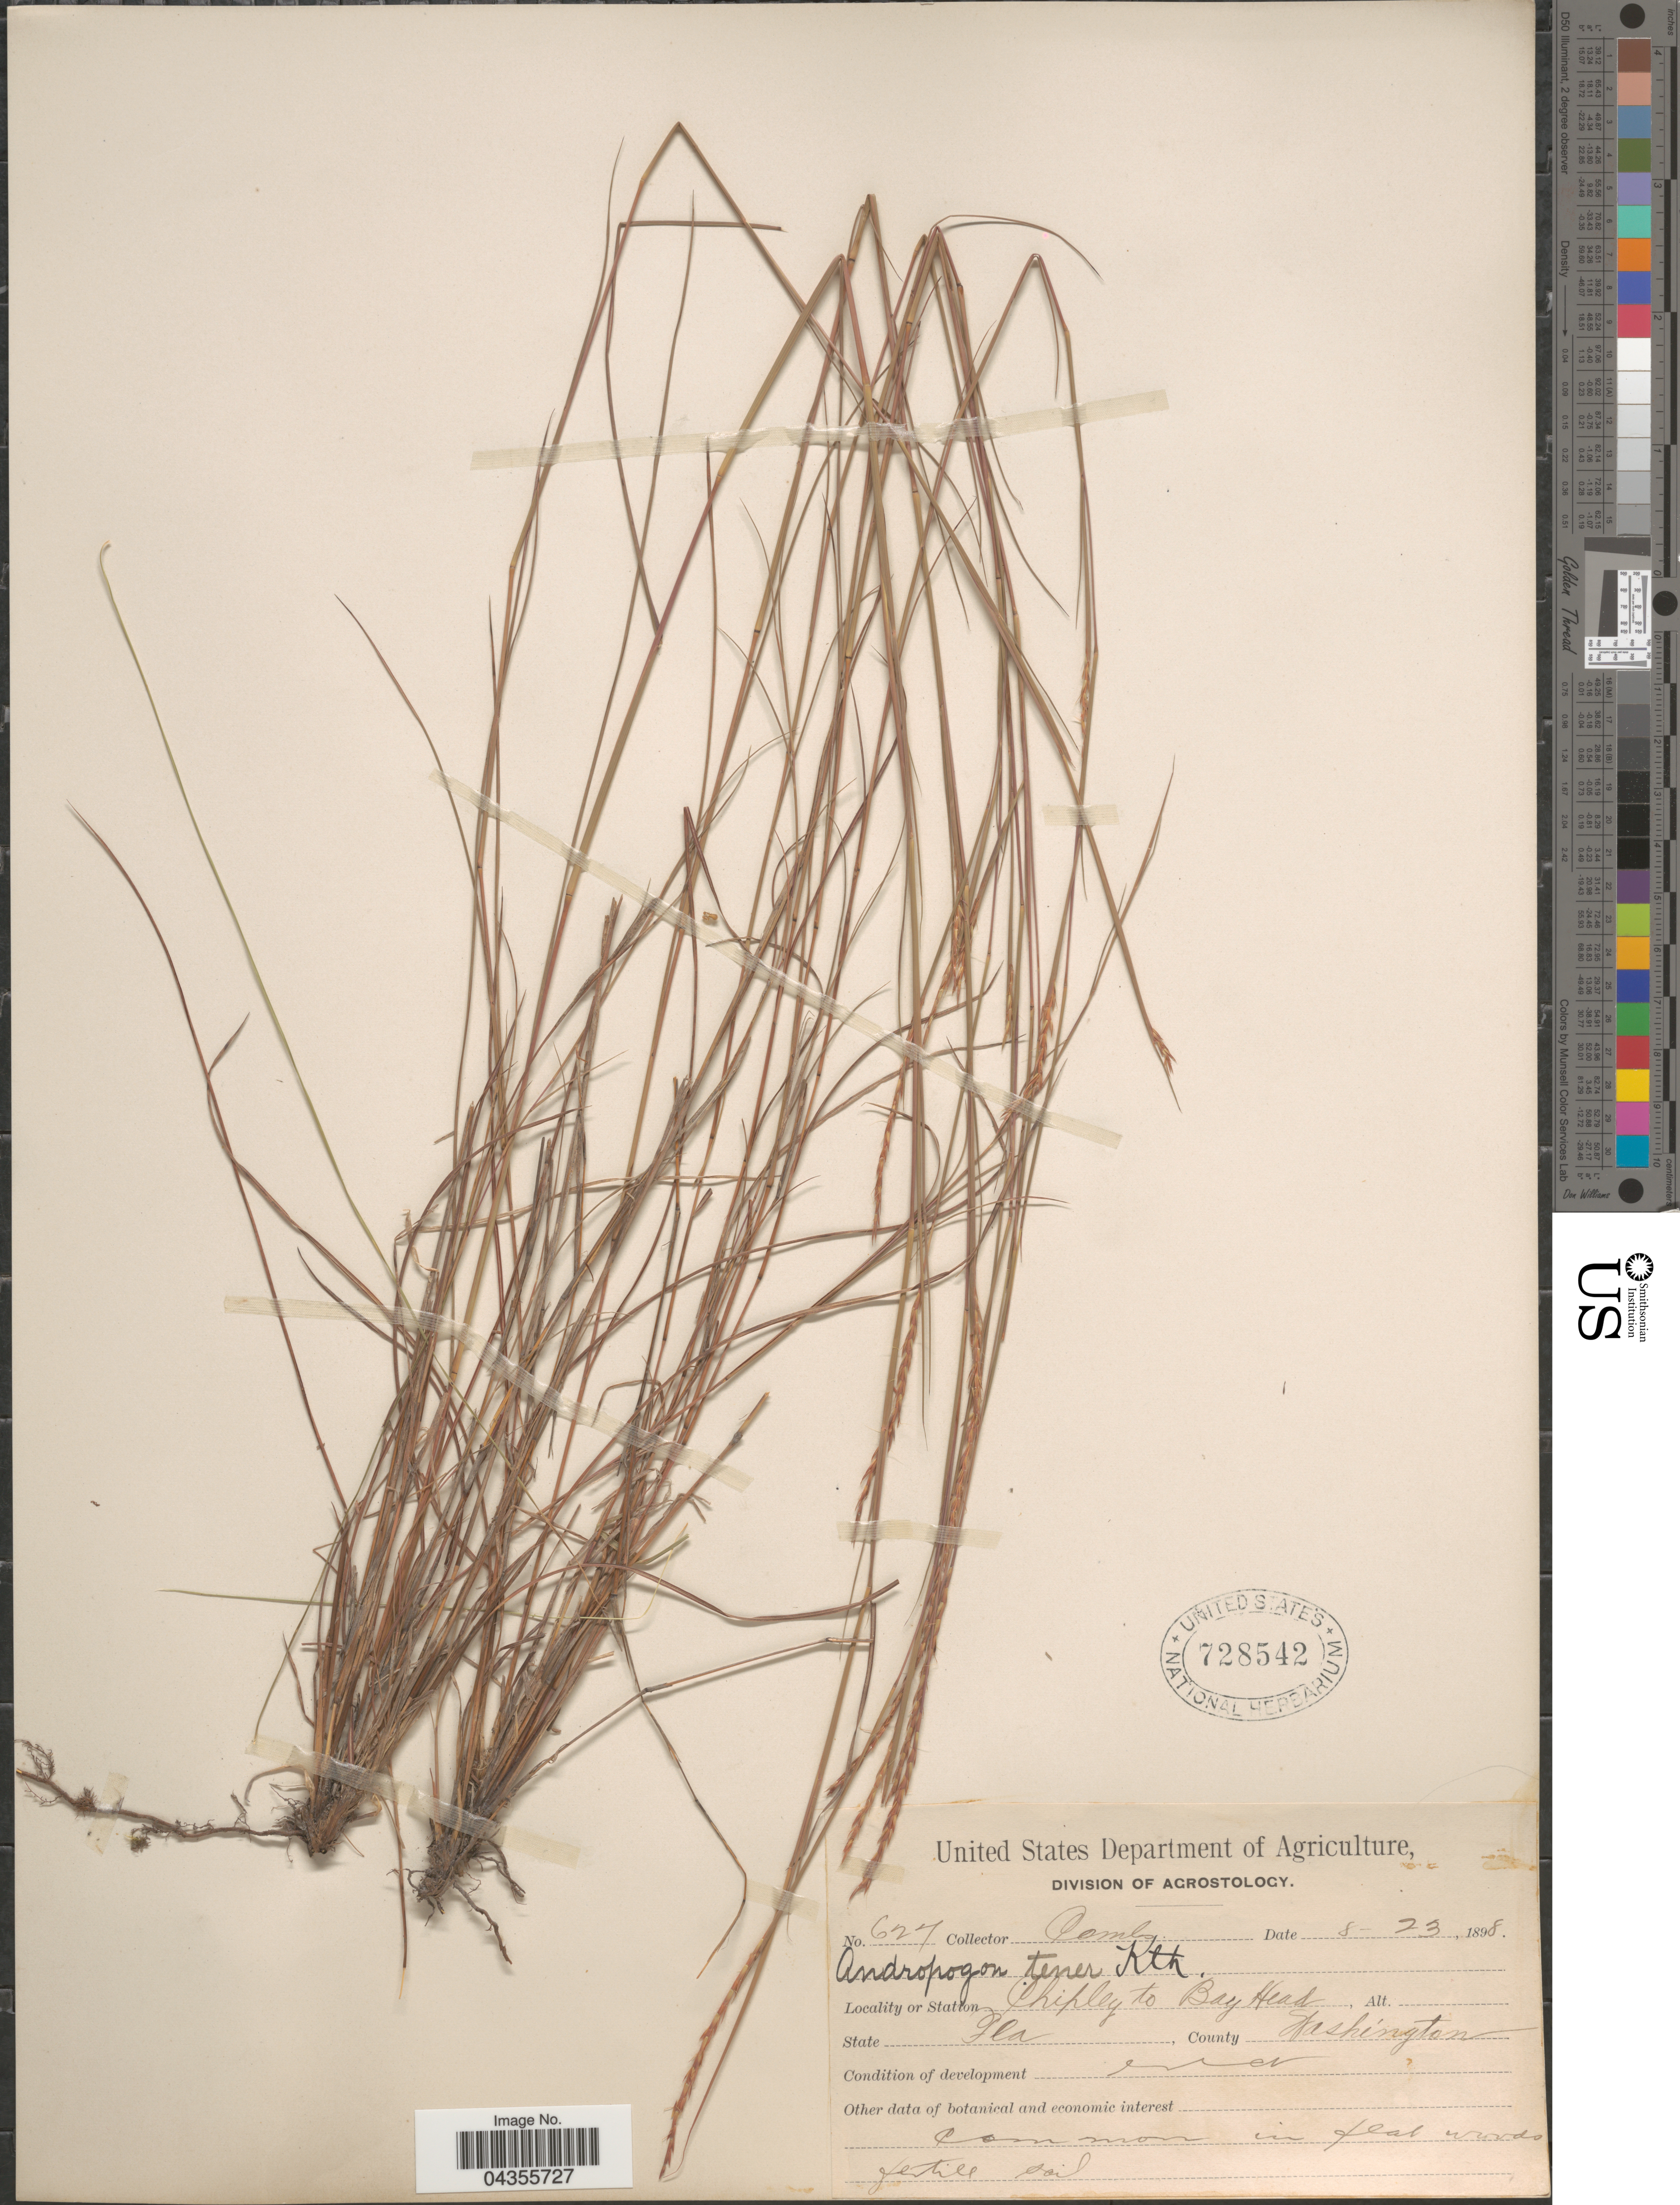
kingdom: Plantae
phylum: Tracheophyta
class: Liliopsida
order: Poales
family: Poaceae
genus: Schizachyrium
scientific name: Schizachyrium tenerum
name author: Nees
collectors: -. Combs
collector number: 627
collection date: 1898-08-23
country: United States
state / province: Florida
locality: Chipley to Bay Head. County Washington.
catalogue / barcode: US 728542